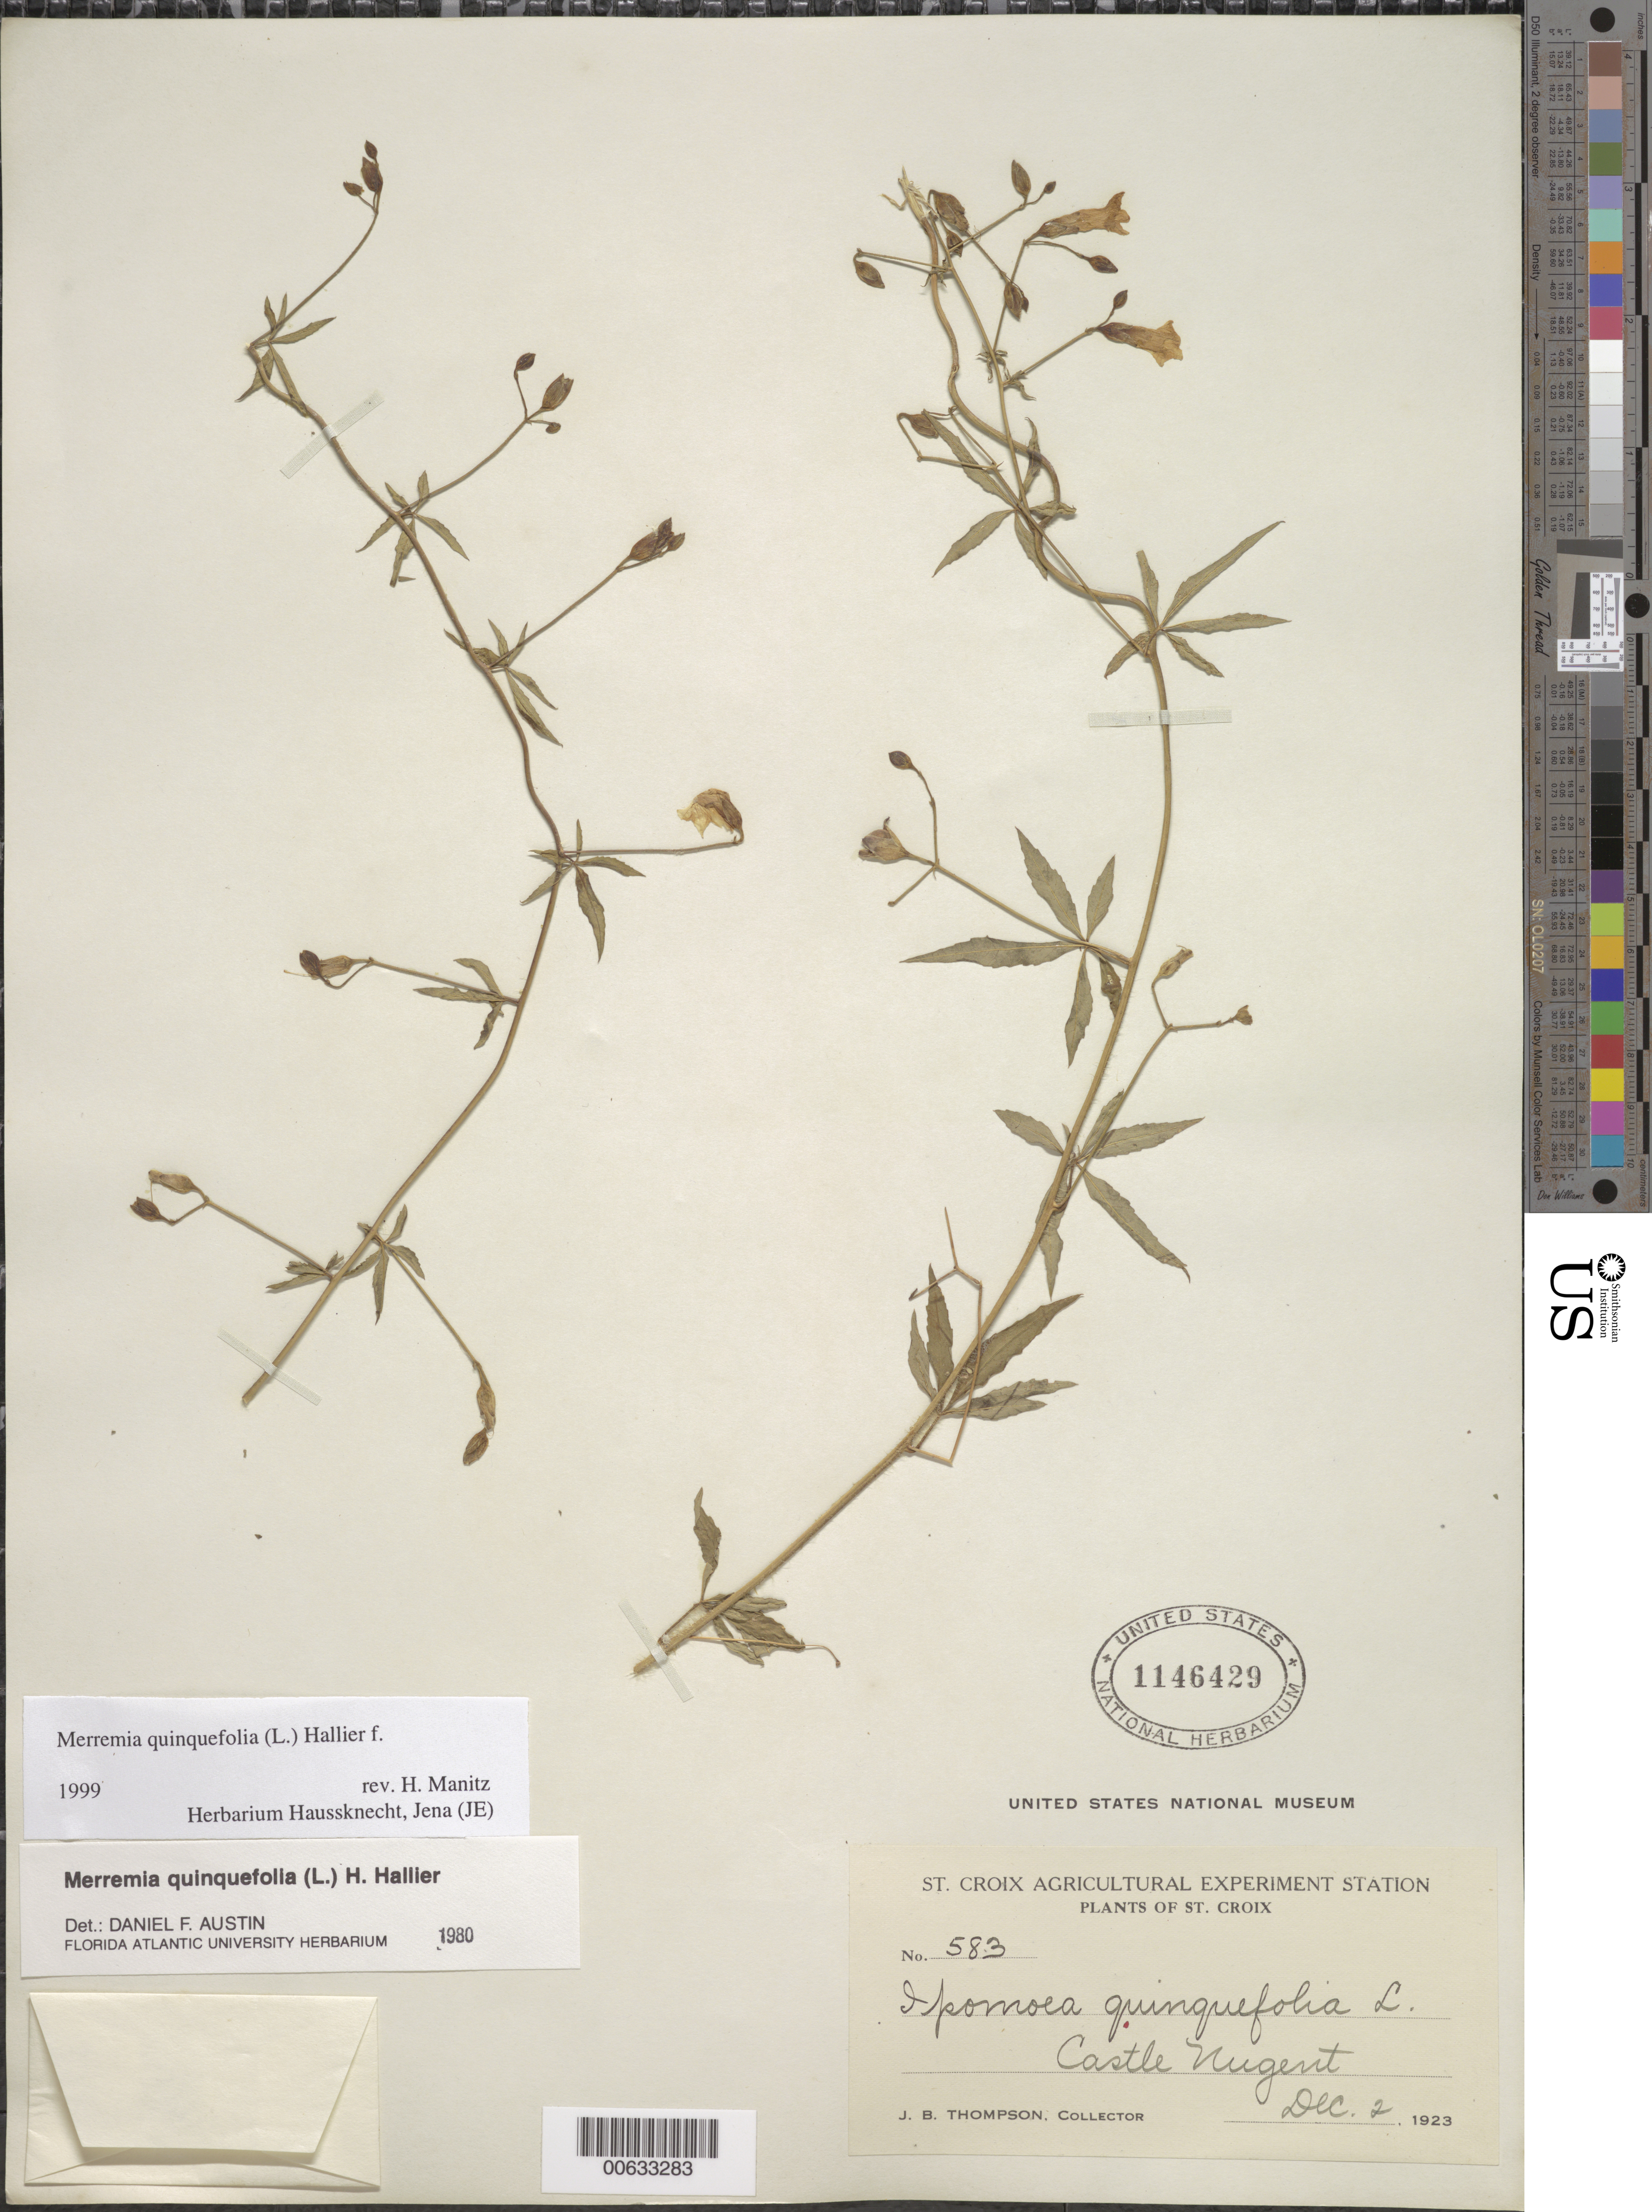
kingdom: Plantae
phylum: Tracheophyta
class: Magnoliopsida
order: Solanales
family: Convolvulaceae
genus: Distimake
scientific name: Distimake quinquefolius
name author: (L.) A. R. Simões & Staples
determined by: Strong, Mark T., (BOT), Smithsonian Institution - National Museum of Natural History (UNITED STATES)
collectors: J. B. Thompson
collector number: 583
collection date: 1923-12-02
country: U.S. Virgin Islands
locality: St. Croix, Castle Nugent.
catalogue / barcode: US 1146429